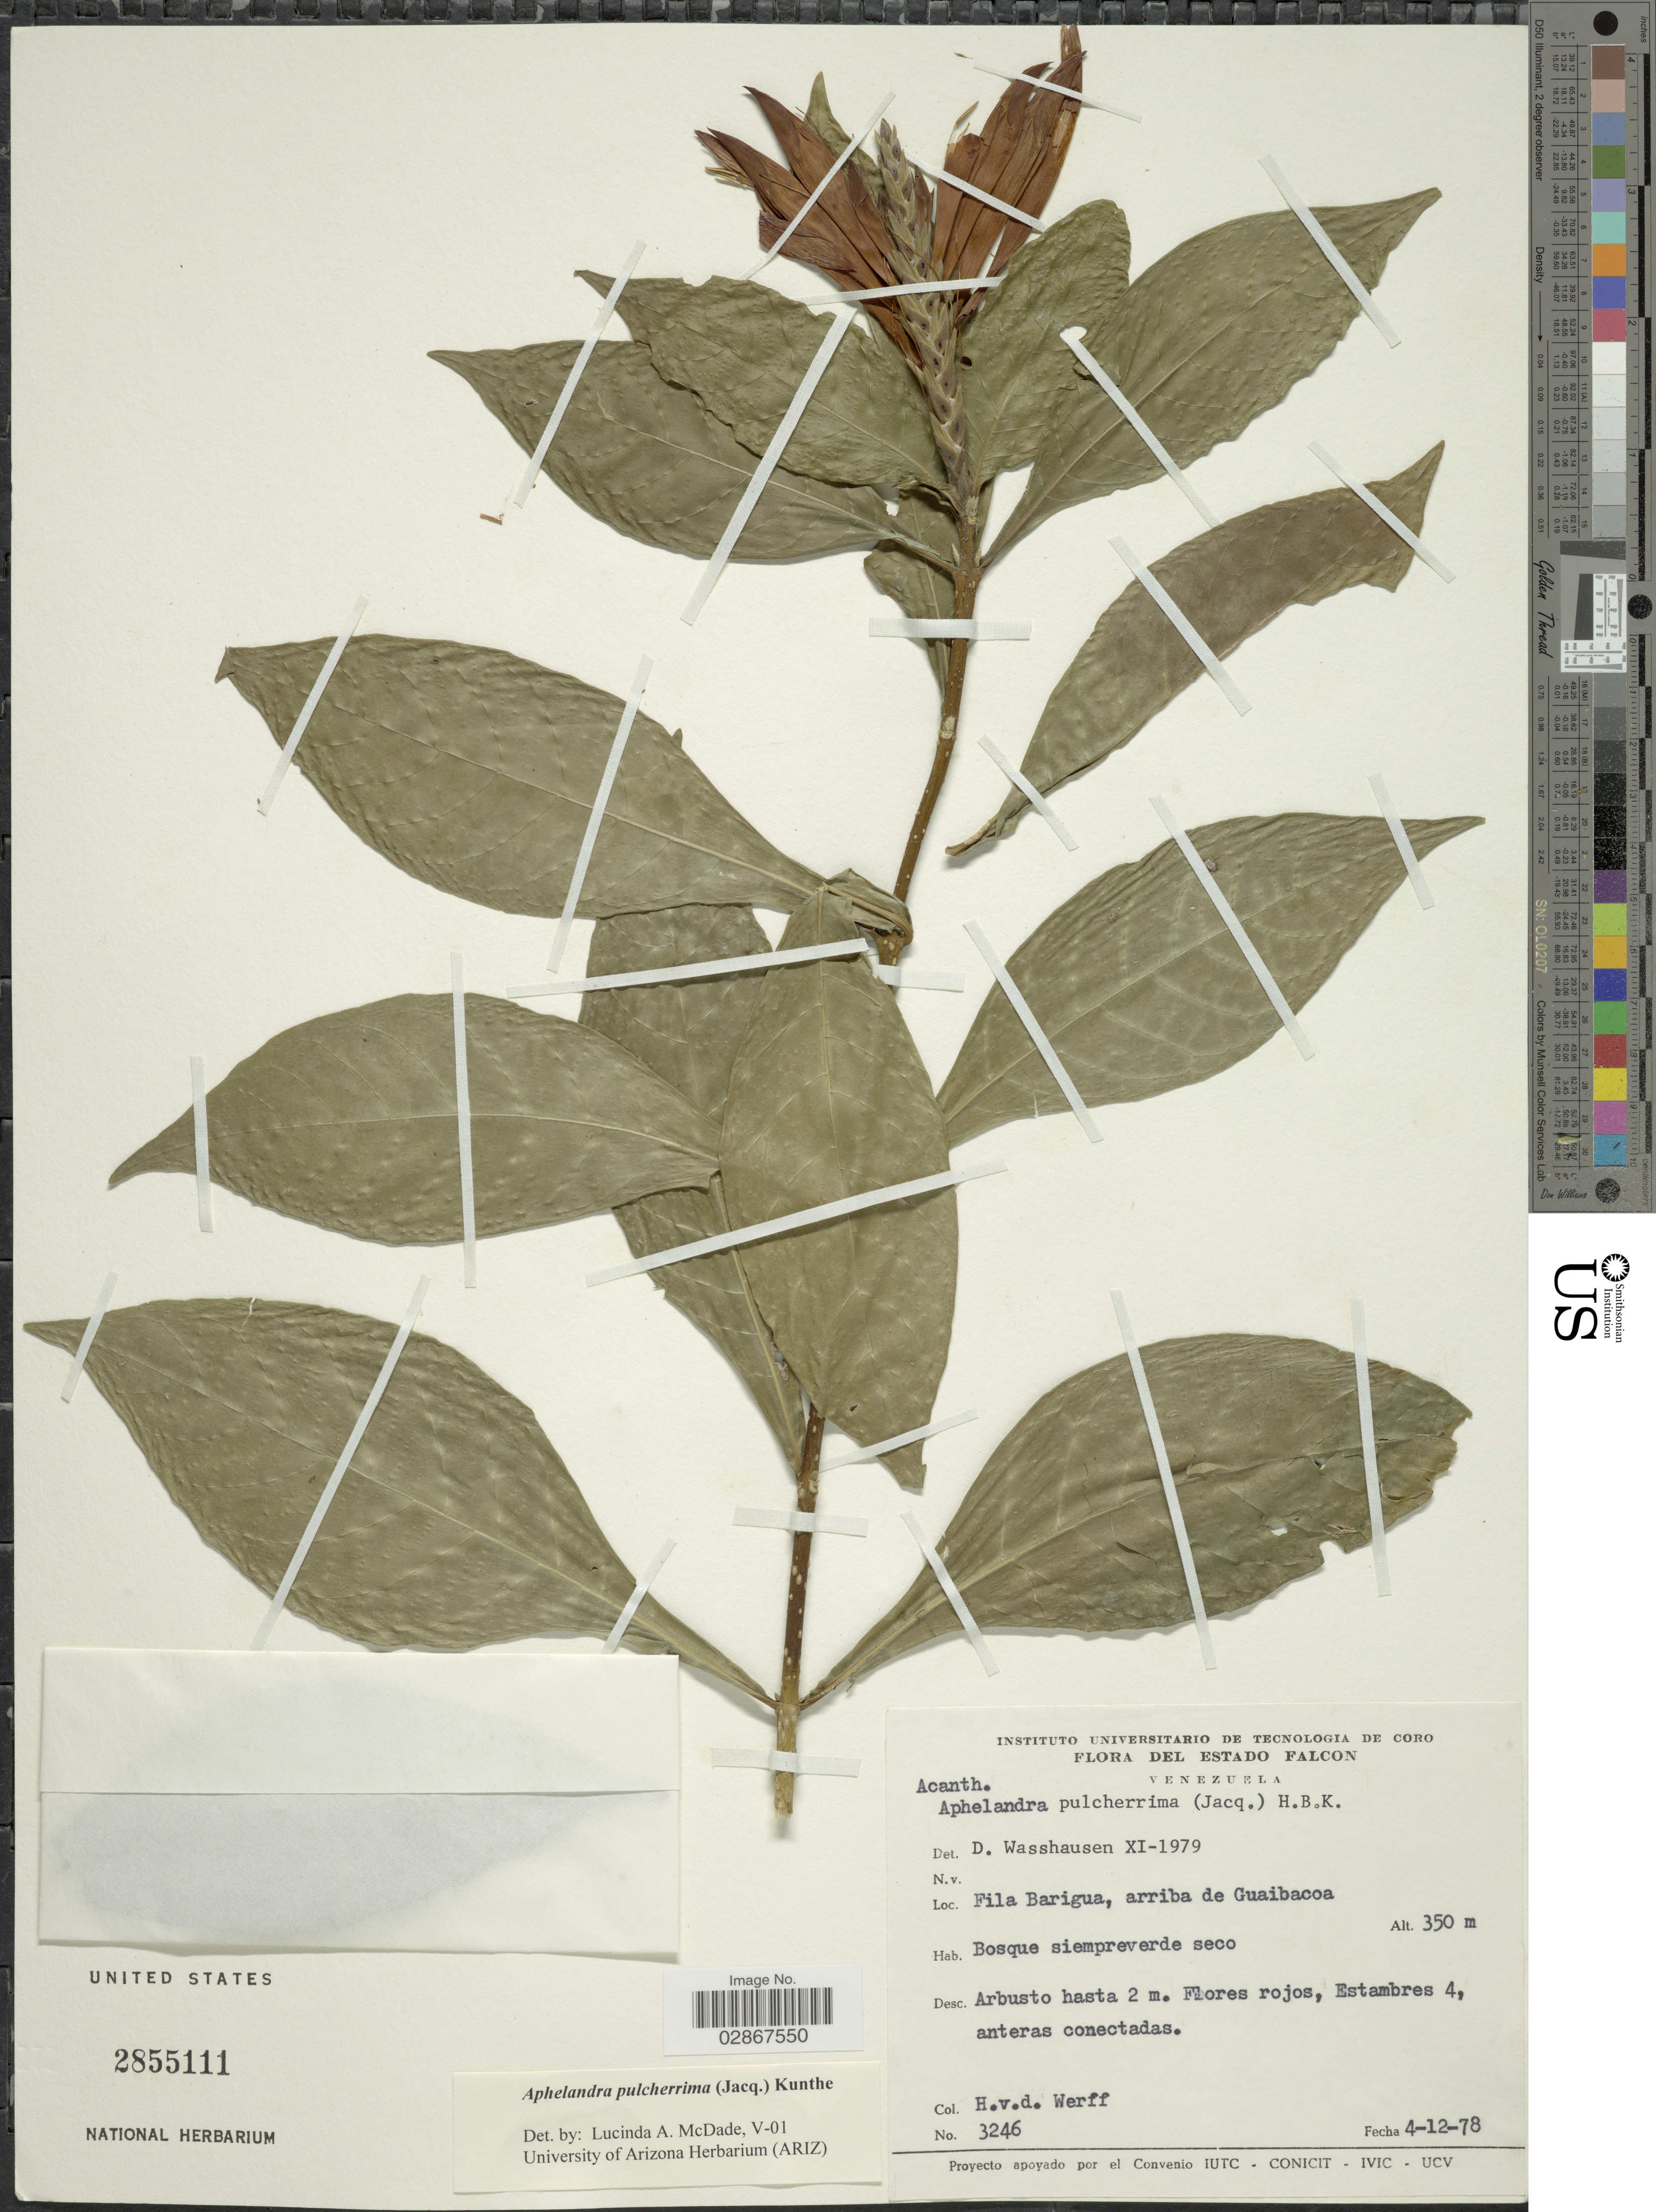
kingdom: Plantae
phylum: Tracheophyta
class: Magnoliopsida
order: Lamiales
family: Acanthaceae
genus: Aphelandra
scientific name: Aphelandra pulcherrima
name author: (Jacq.) Kunth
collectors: H. van der Werff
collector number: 3246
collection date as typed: Transcribed d/m/y: 4/12/78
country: Venezuela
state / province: Falcón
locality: Fila Barigua, arriba de Guaibacoa.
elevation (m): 350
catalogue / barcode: US 2855111